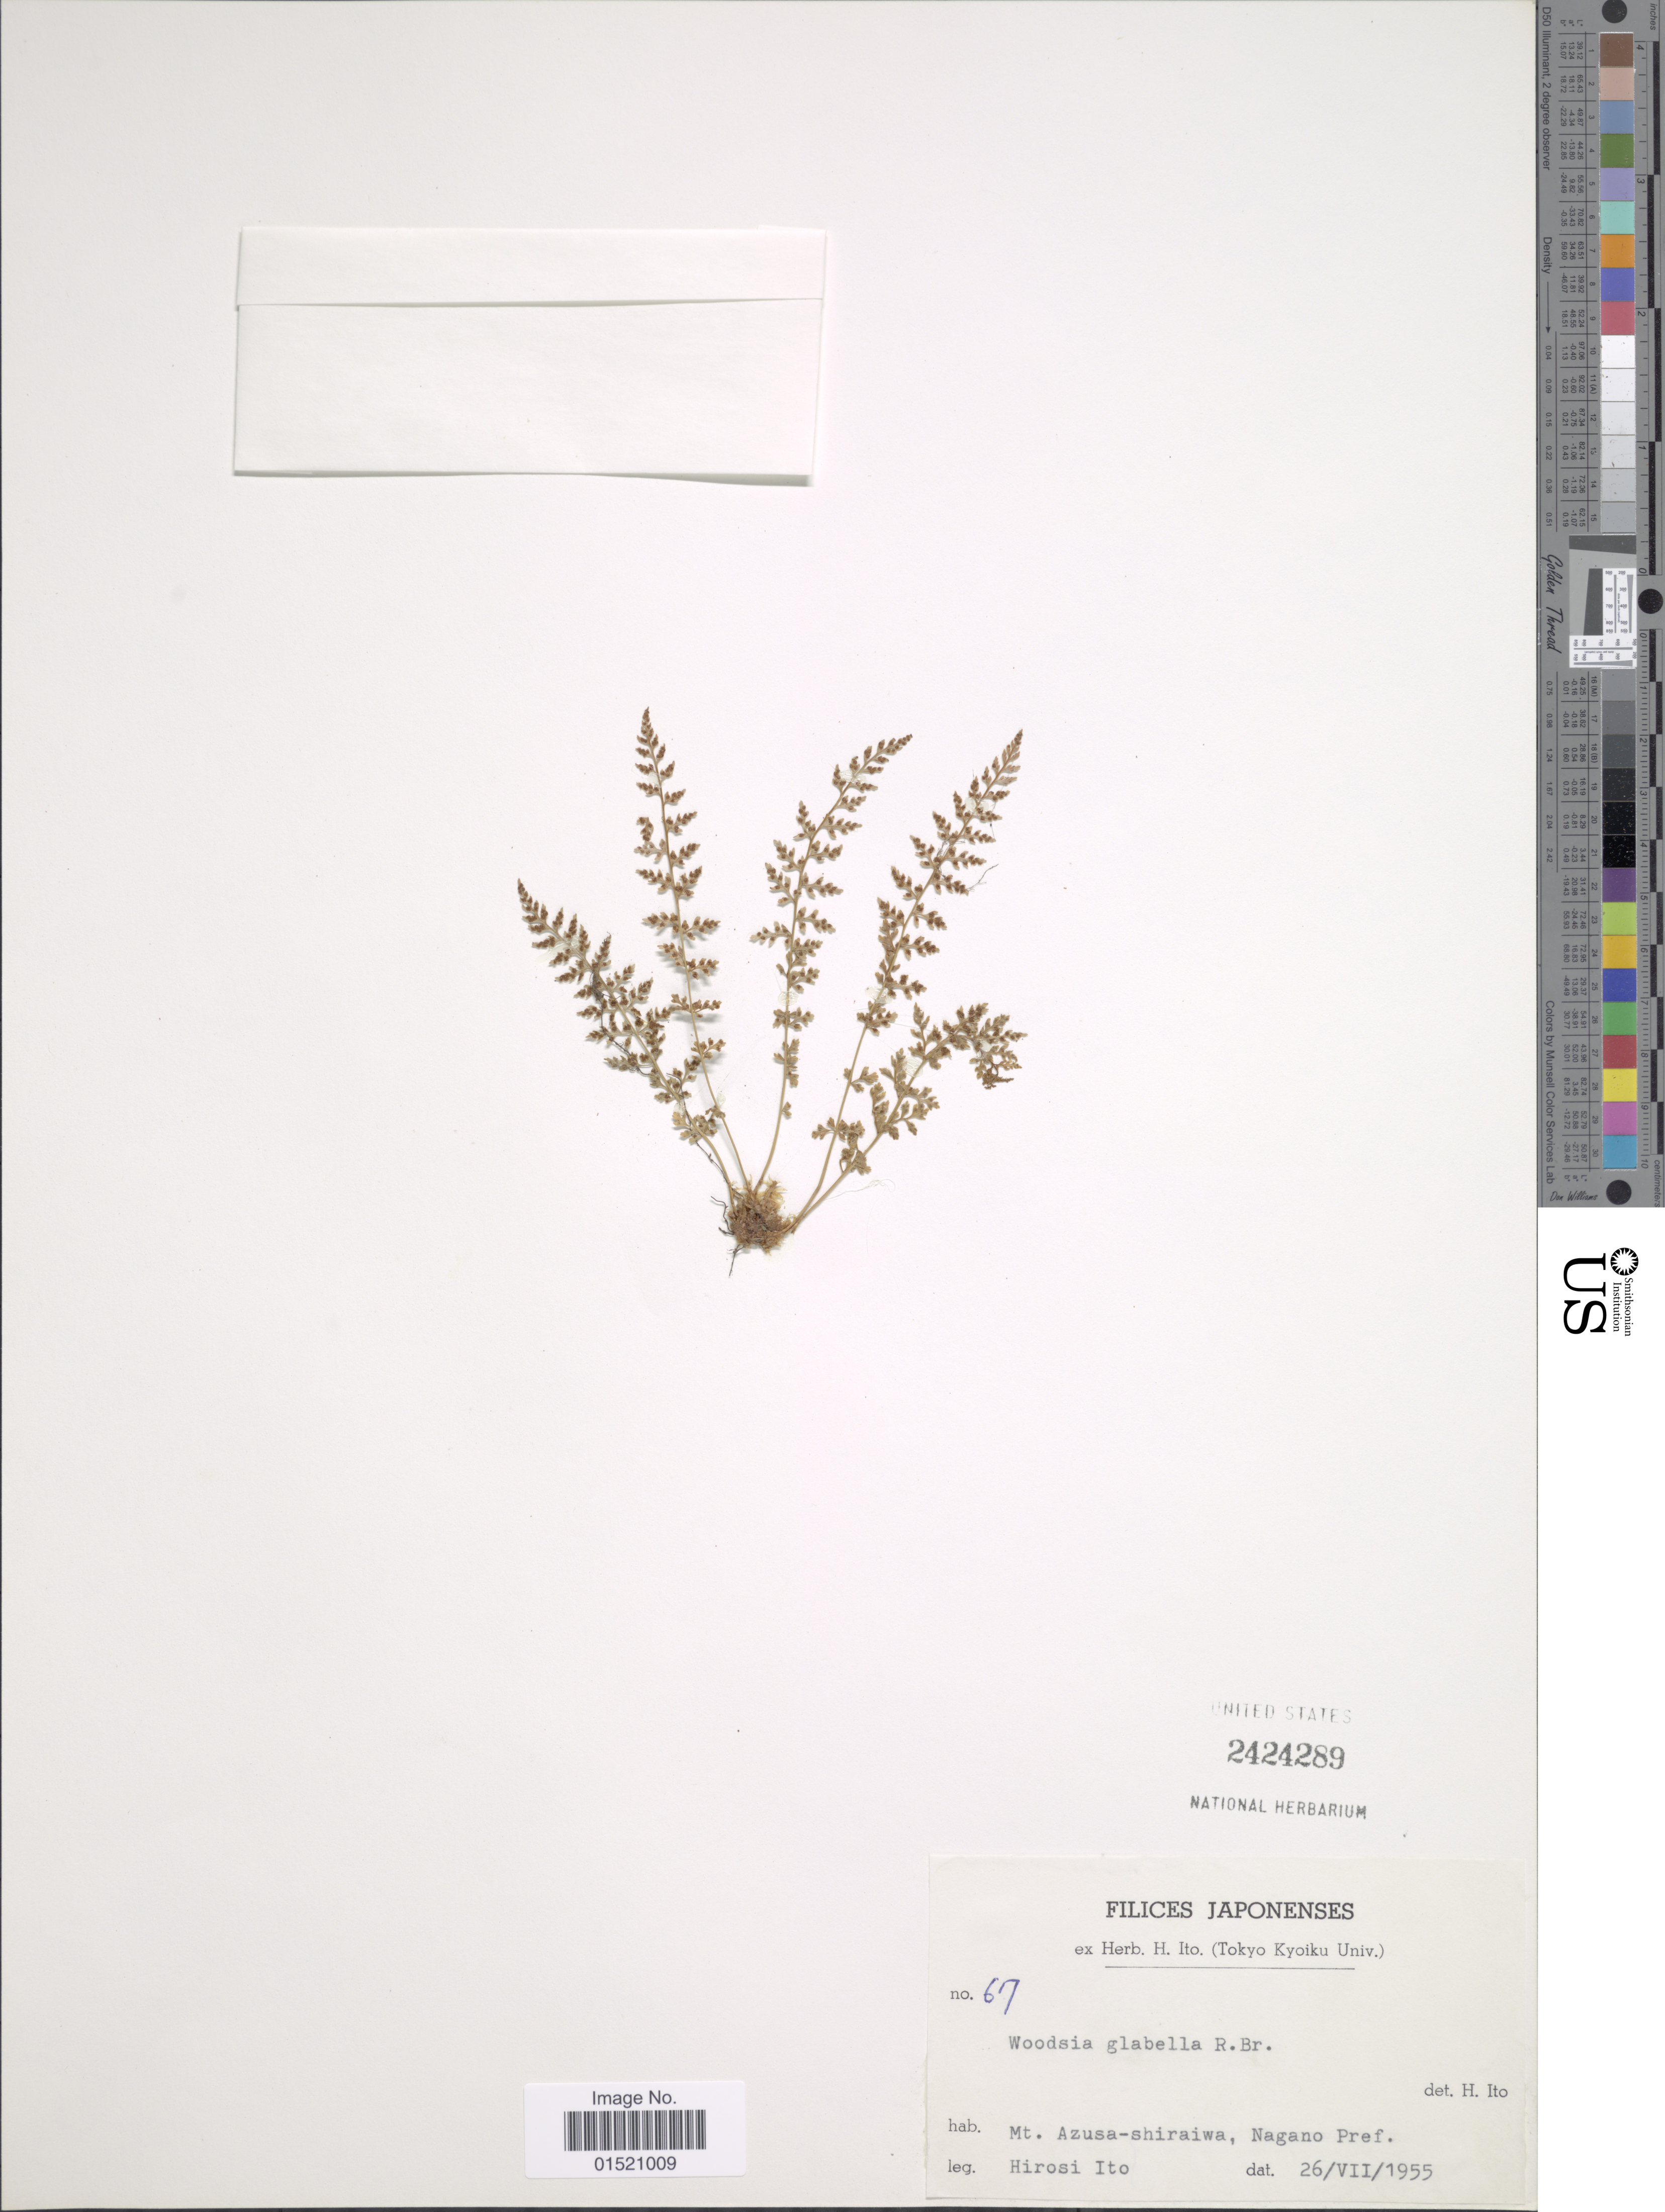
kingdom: Plantae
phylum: Tracheophyta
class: Polypodiopsida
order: Polypodiales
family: Woodsiaceae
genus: Woodsia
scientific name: Woodsia glabella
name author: R. Br.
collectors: H. Itô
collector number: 67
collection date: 1955-07-26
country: Japan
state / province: Nagano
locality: Mt Azusa-shiaraiwa, Nagano Pref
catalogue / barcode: US 2424289